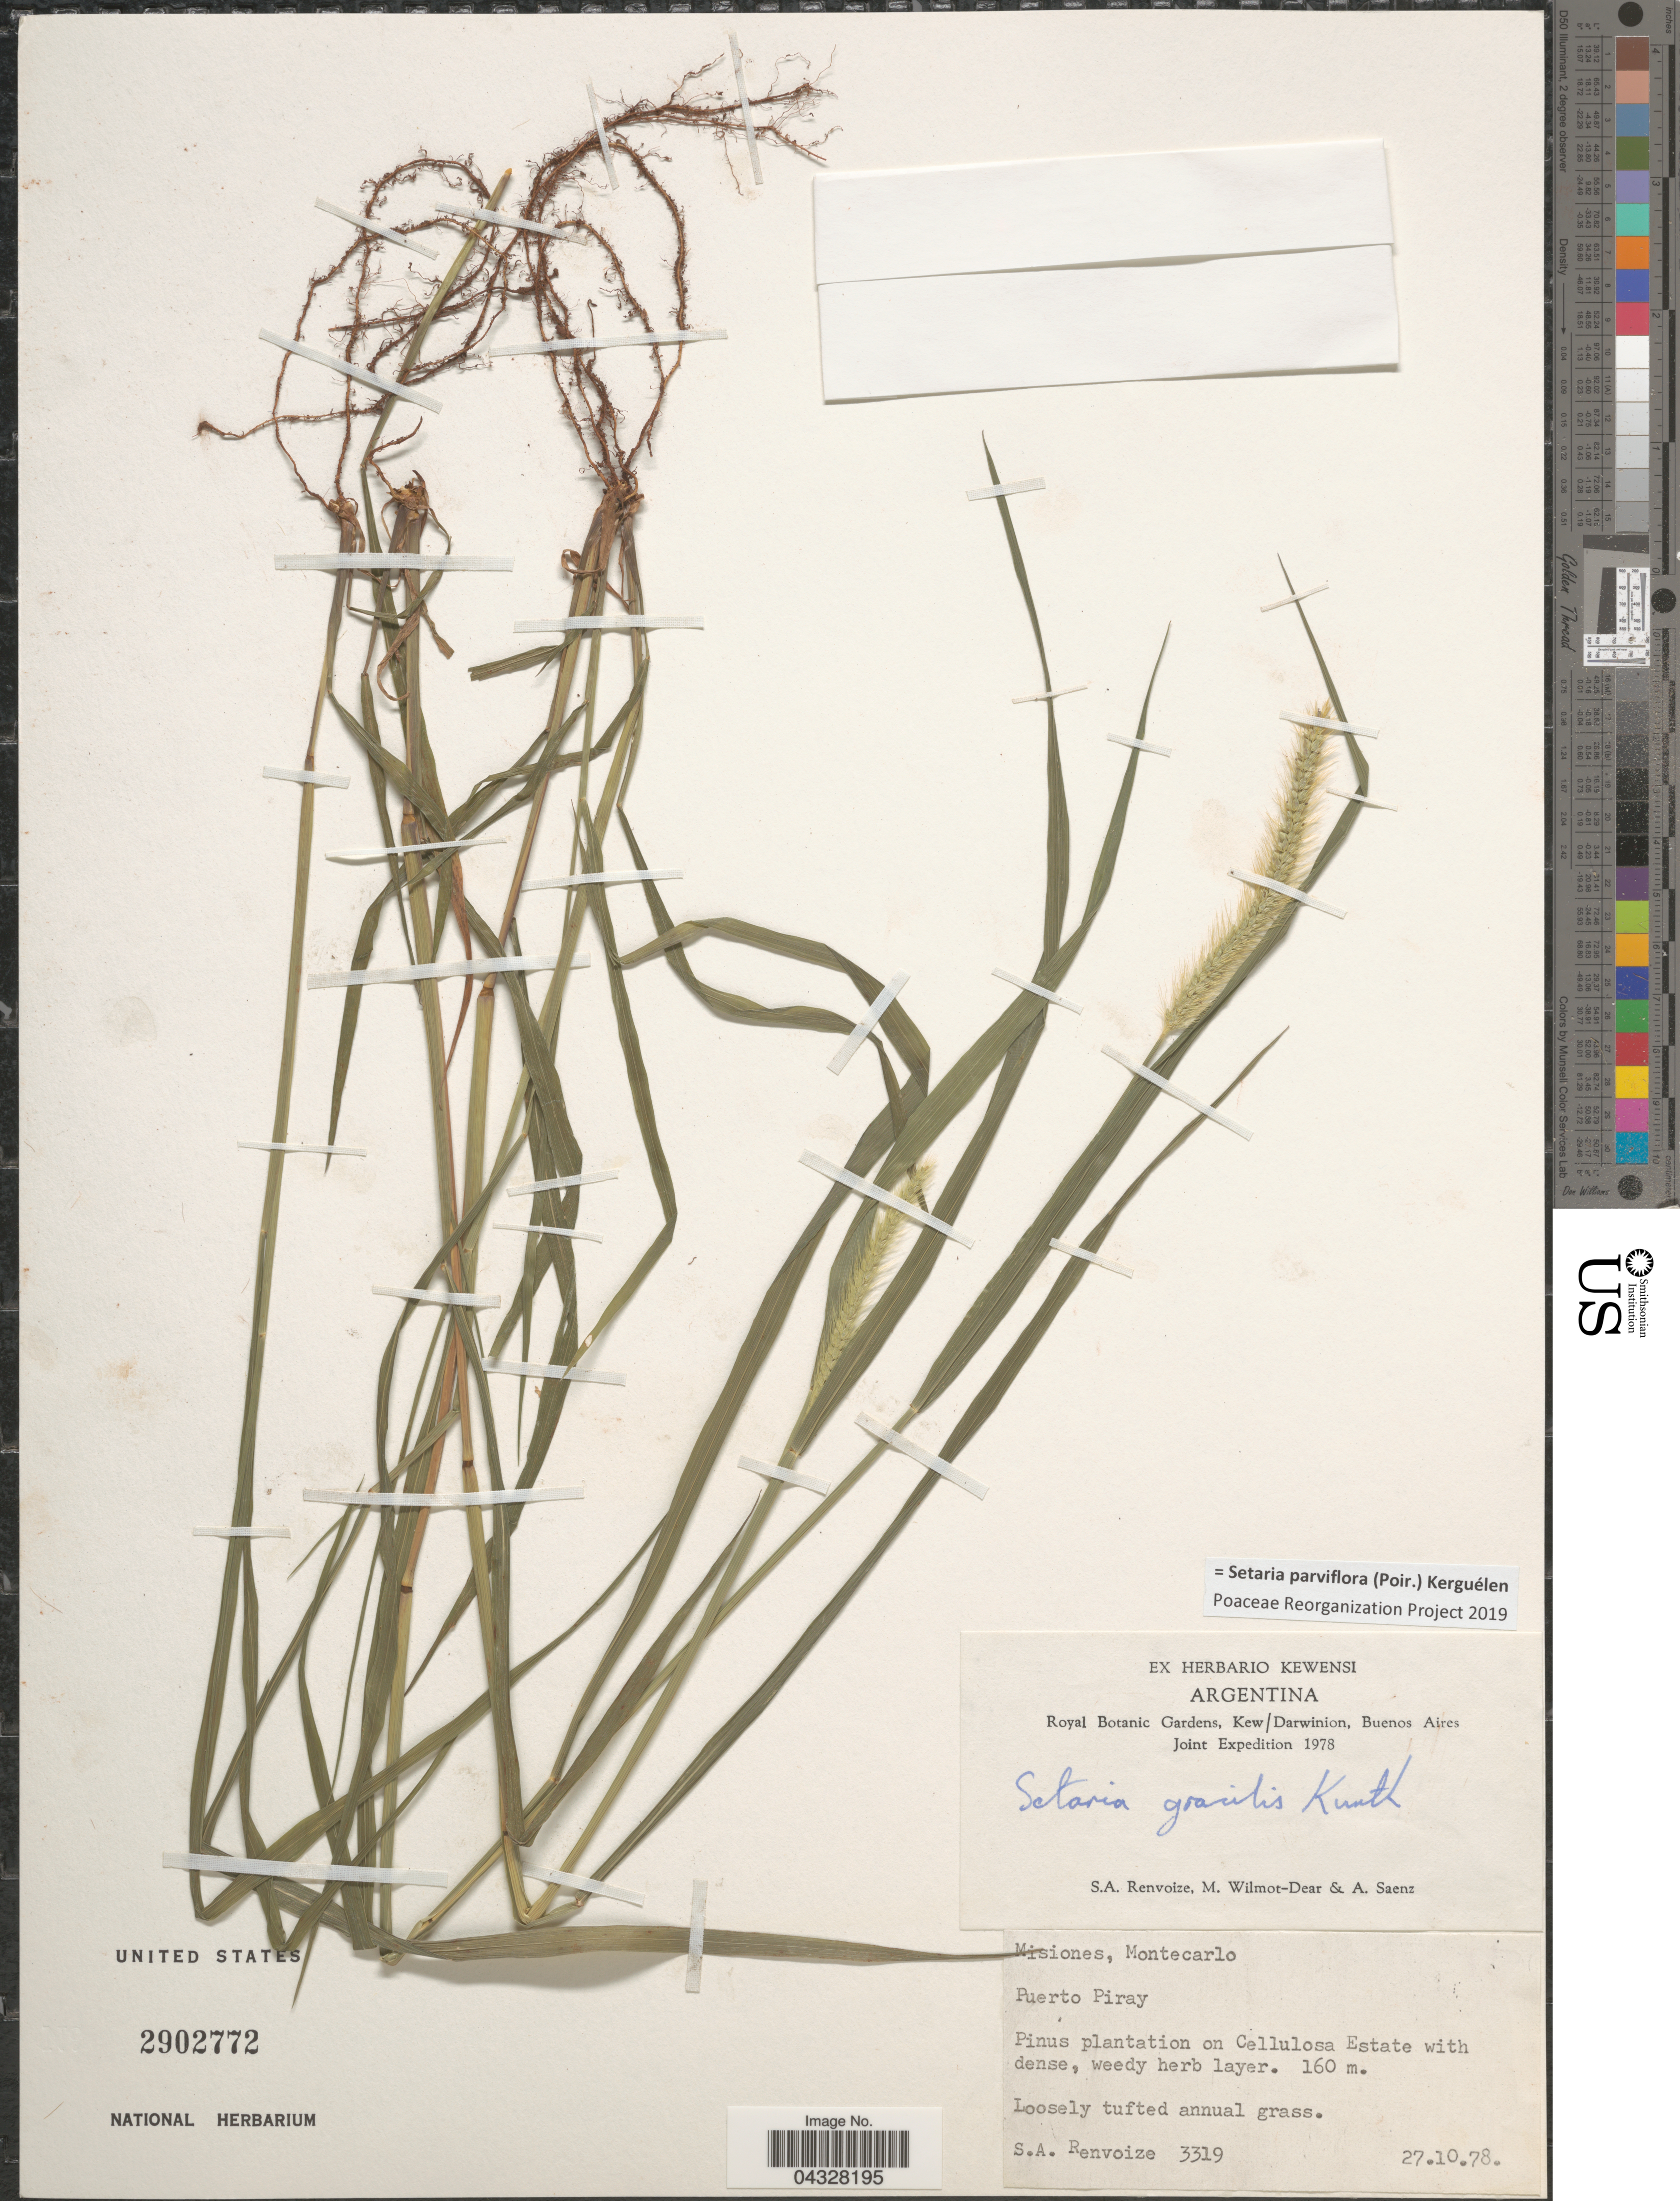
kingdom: Plantae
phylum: Tracheophyta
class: Liliopsida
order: Poales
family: Poaceae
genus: Setaria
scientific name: Setaria parviflora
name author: (Poir.) Kerguélen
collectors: S. A. Renvoize, M. Wilmot-Dear & A. Saenz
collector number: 3319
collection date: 1978-10-27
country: Argentina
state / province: Misiones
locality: Royal Botanic Gardens, Kew/Darwinion, Buenos Aires Joint Expedition 1978. Montecarlo. Puerto Piray.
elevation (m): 160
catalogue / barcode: US 2902772